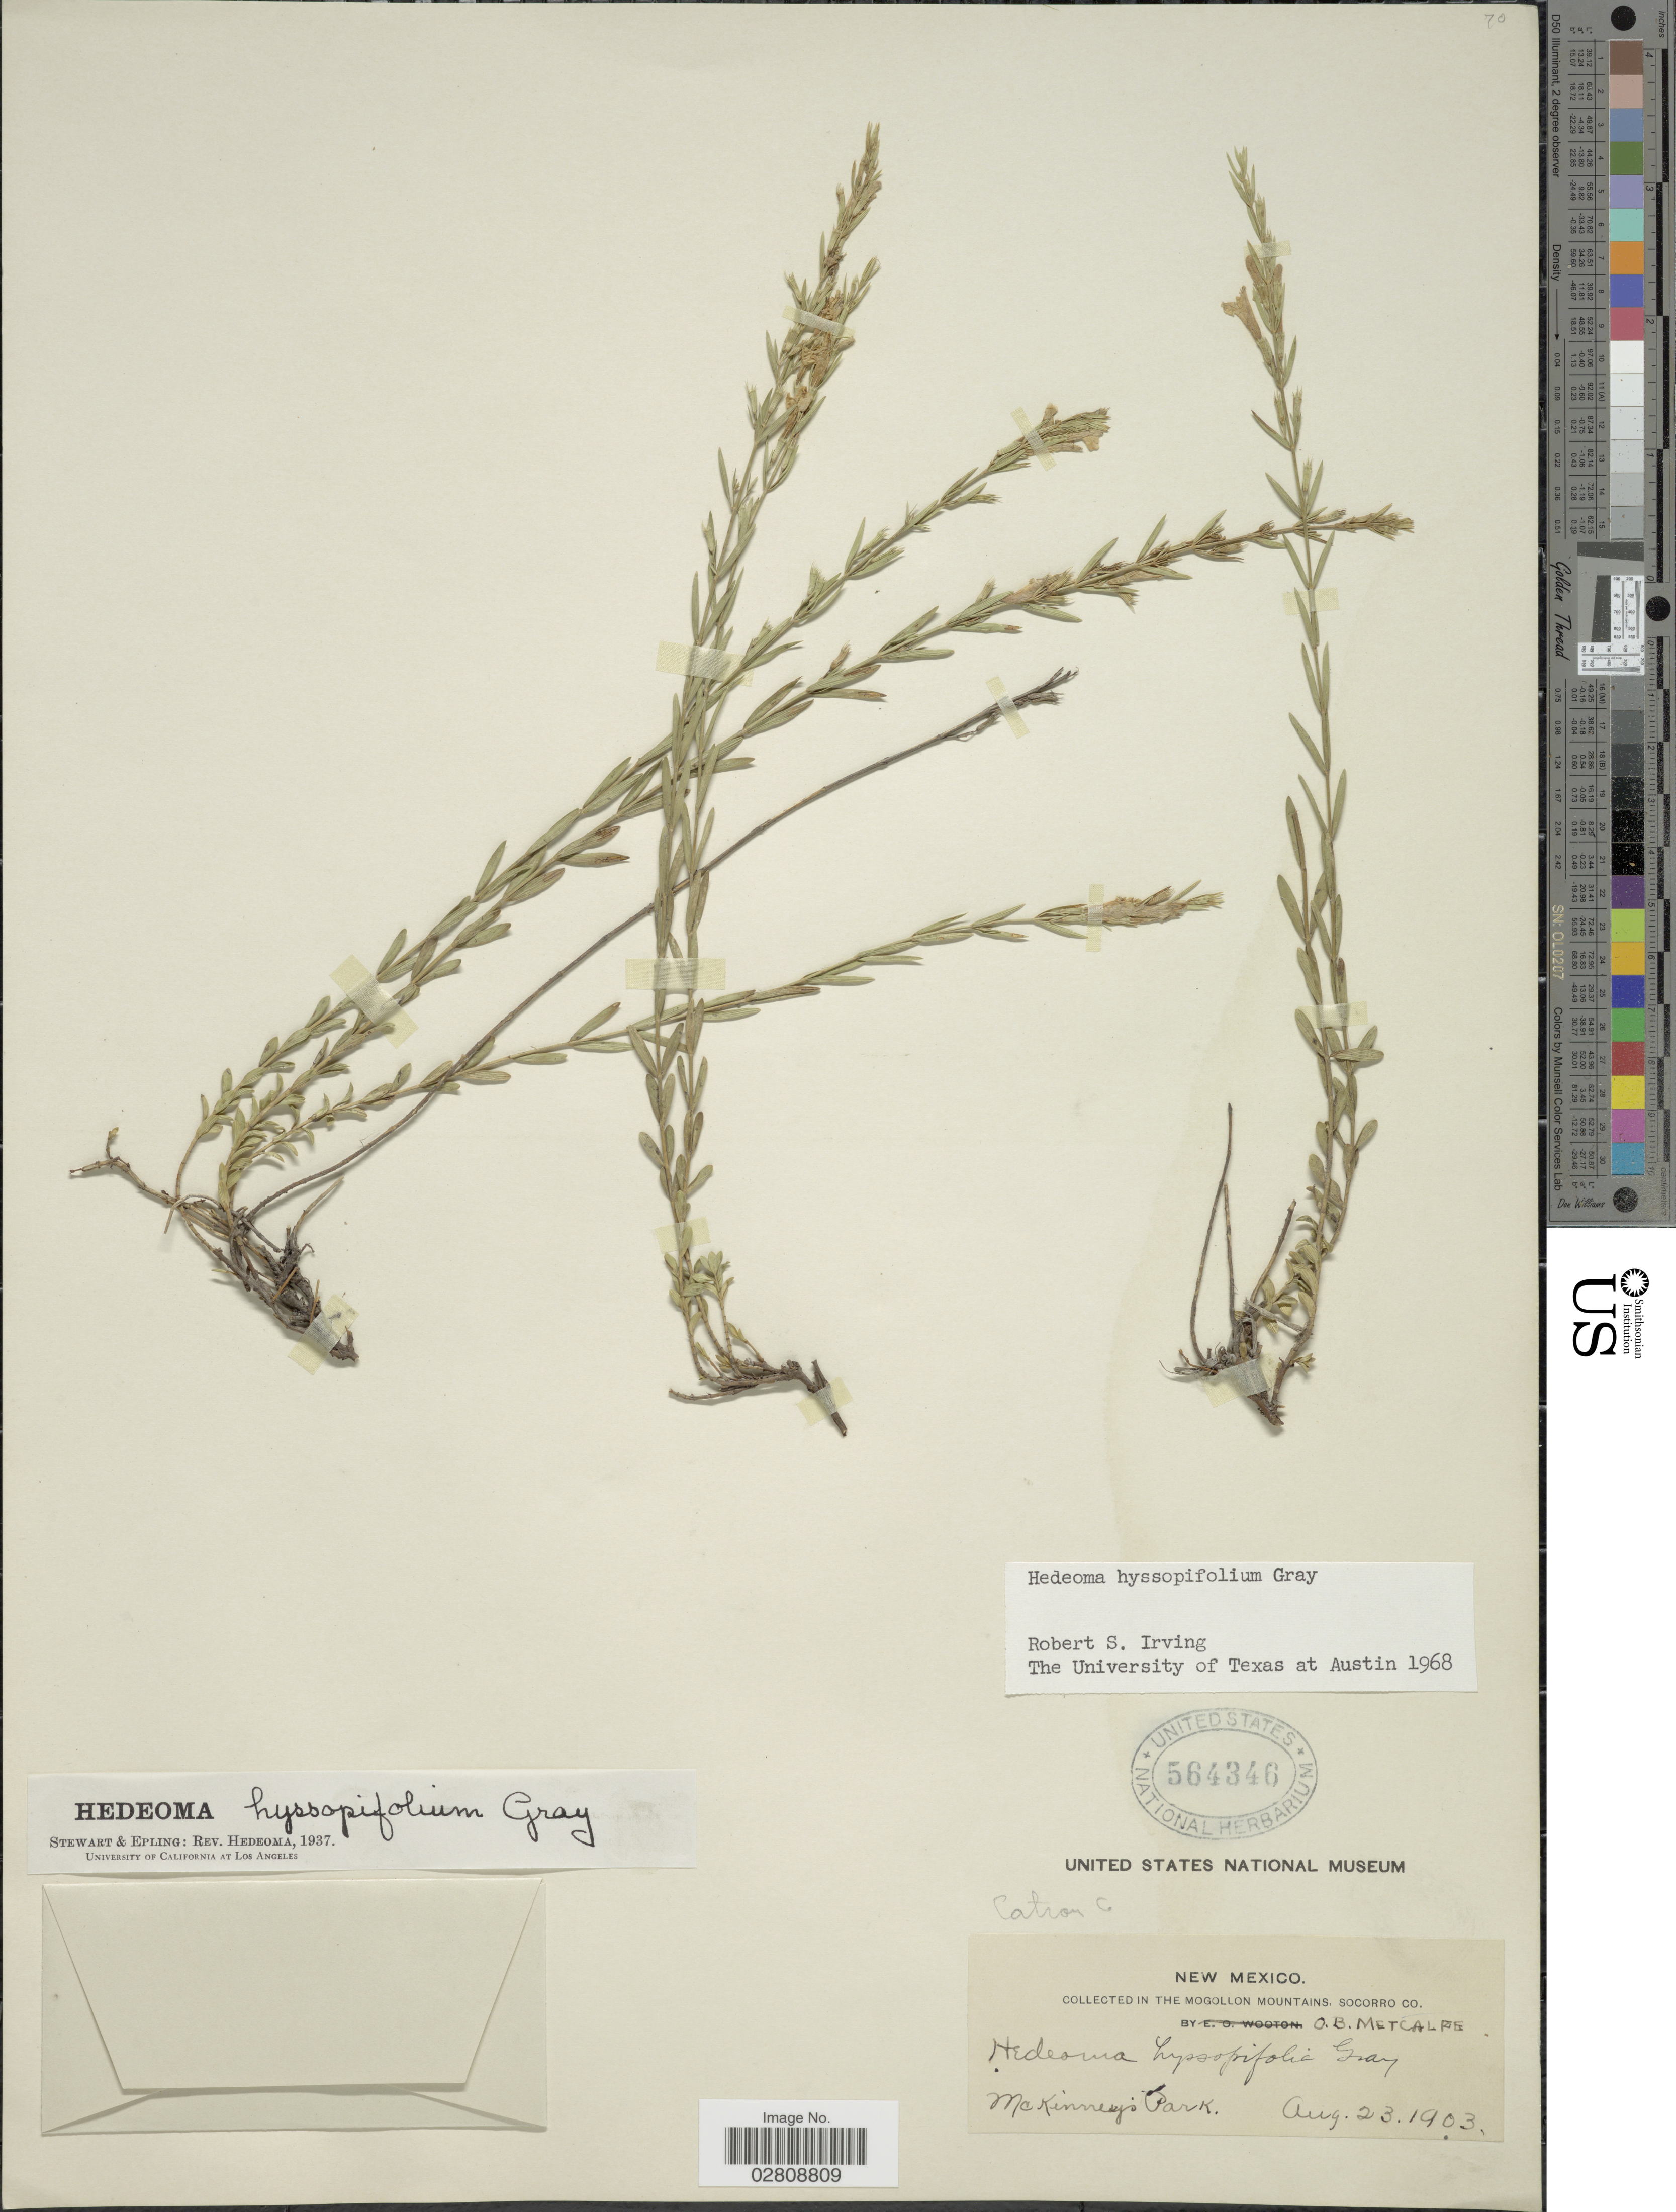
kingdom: Plantae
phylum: Tracheophyta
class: Magnoliopsida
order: Lamiales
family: Lamiaceae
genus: Hedeoma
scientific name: Hedeoma hyssopifolia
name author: A. Gray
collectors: O. B. Metcalfe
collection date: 1903-08-23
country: United States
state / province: New Mexico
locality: McKinney's Park, in the Mogollon Mountains, Socorro Co.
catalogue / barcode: US 564346